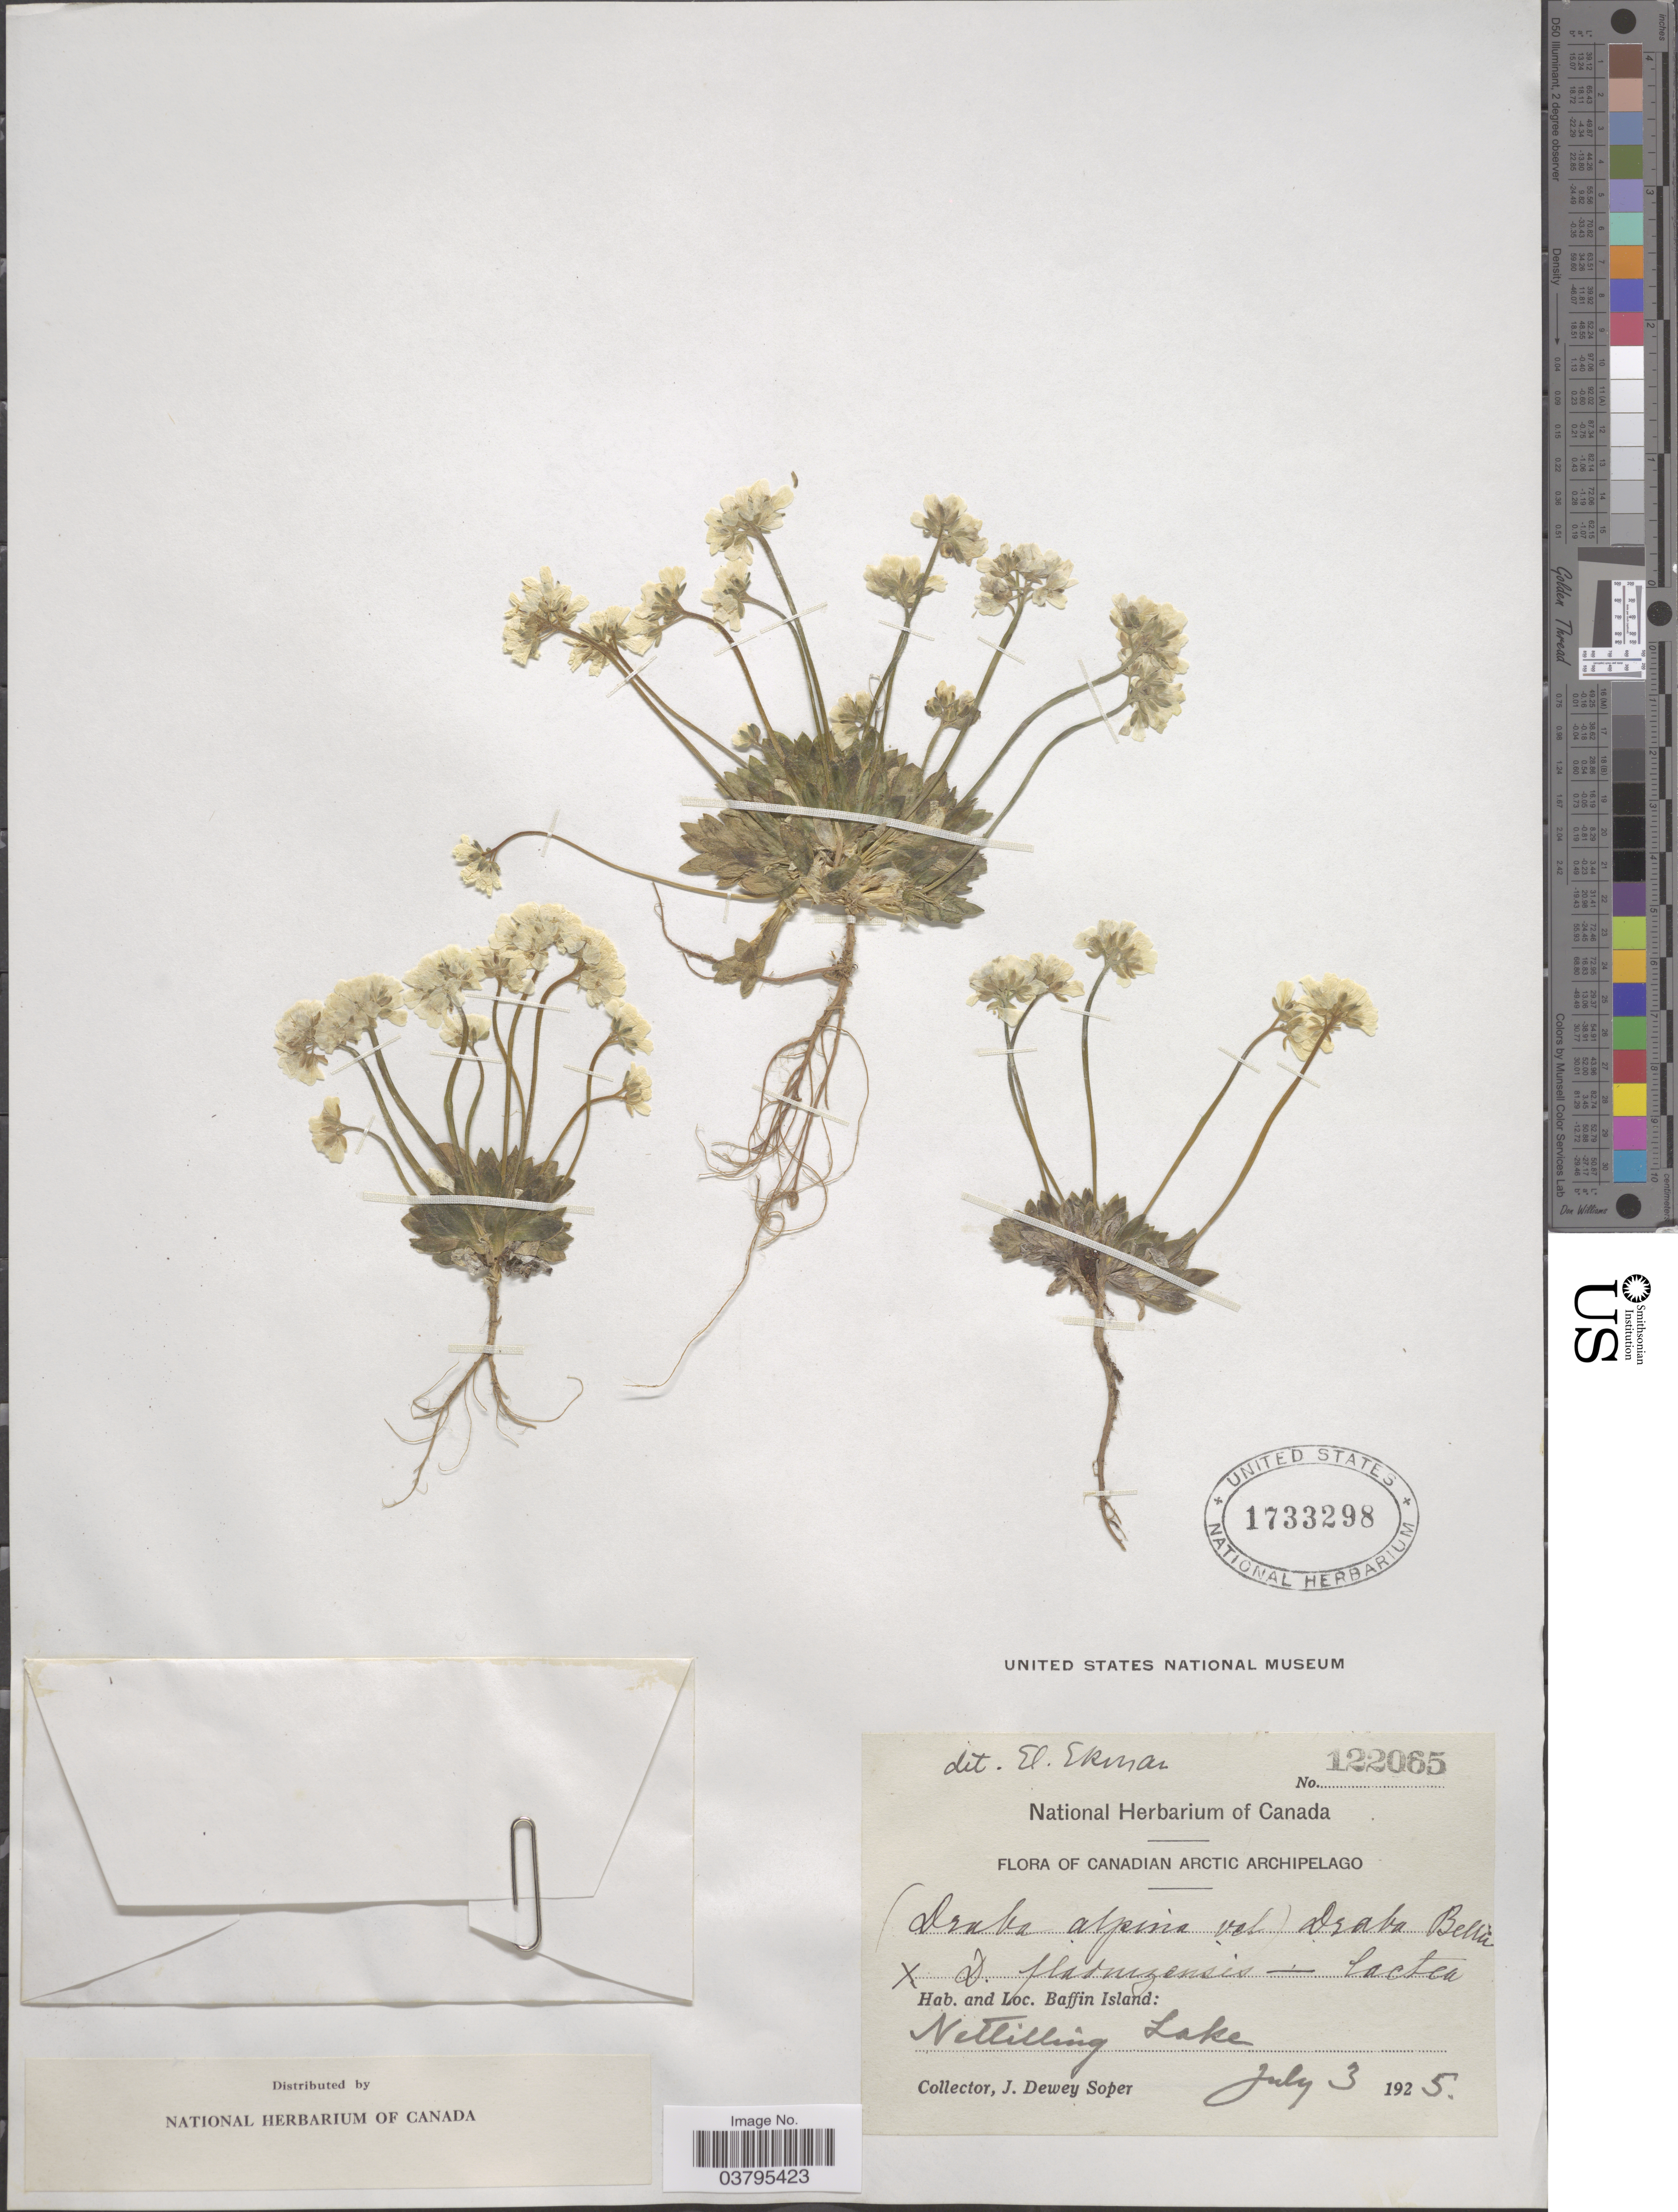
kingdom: Plantae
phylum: Tracheophyta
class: Magnoliopsida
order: Brassicales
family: Brassicaceae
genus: Draba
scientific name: Draba alpina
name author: L.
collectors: J. Soper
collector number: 122065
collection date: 1925-07-03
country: Canada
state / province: Nunavut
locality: Canadian Arctic Archipelago. Baffin Island: Nettilling Lake.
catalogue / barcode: US 1733298